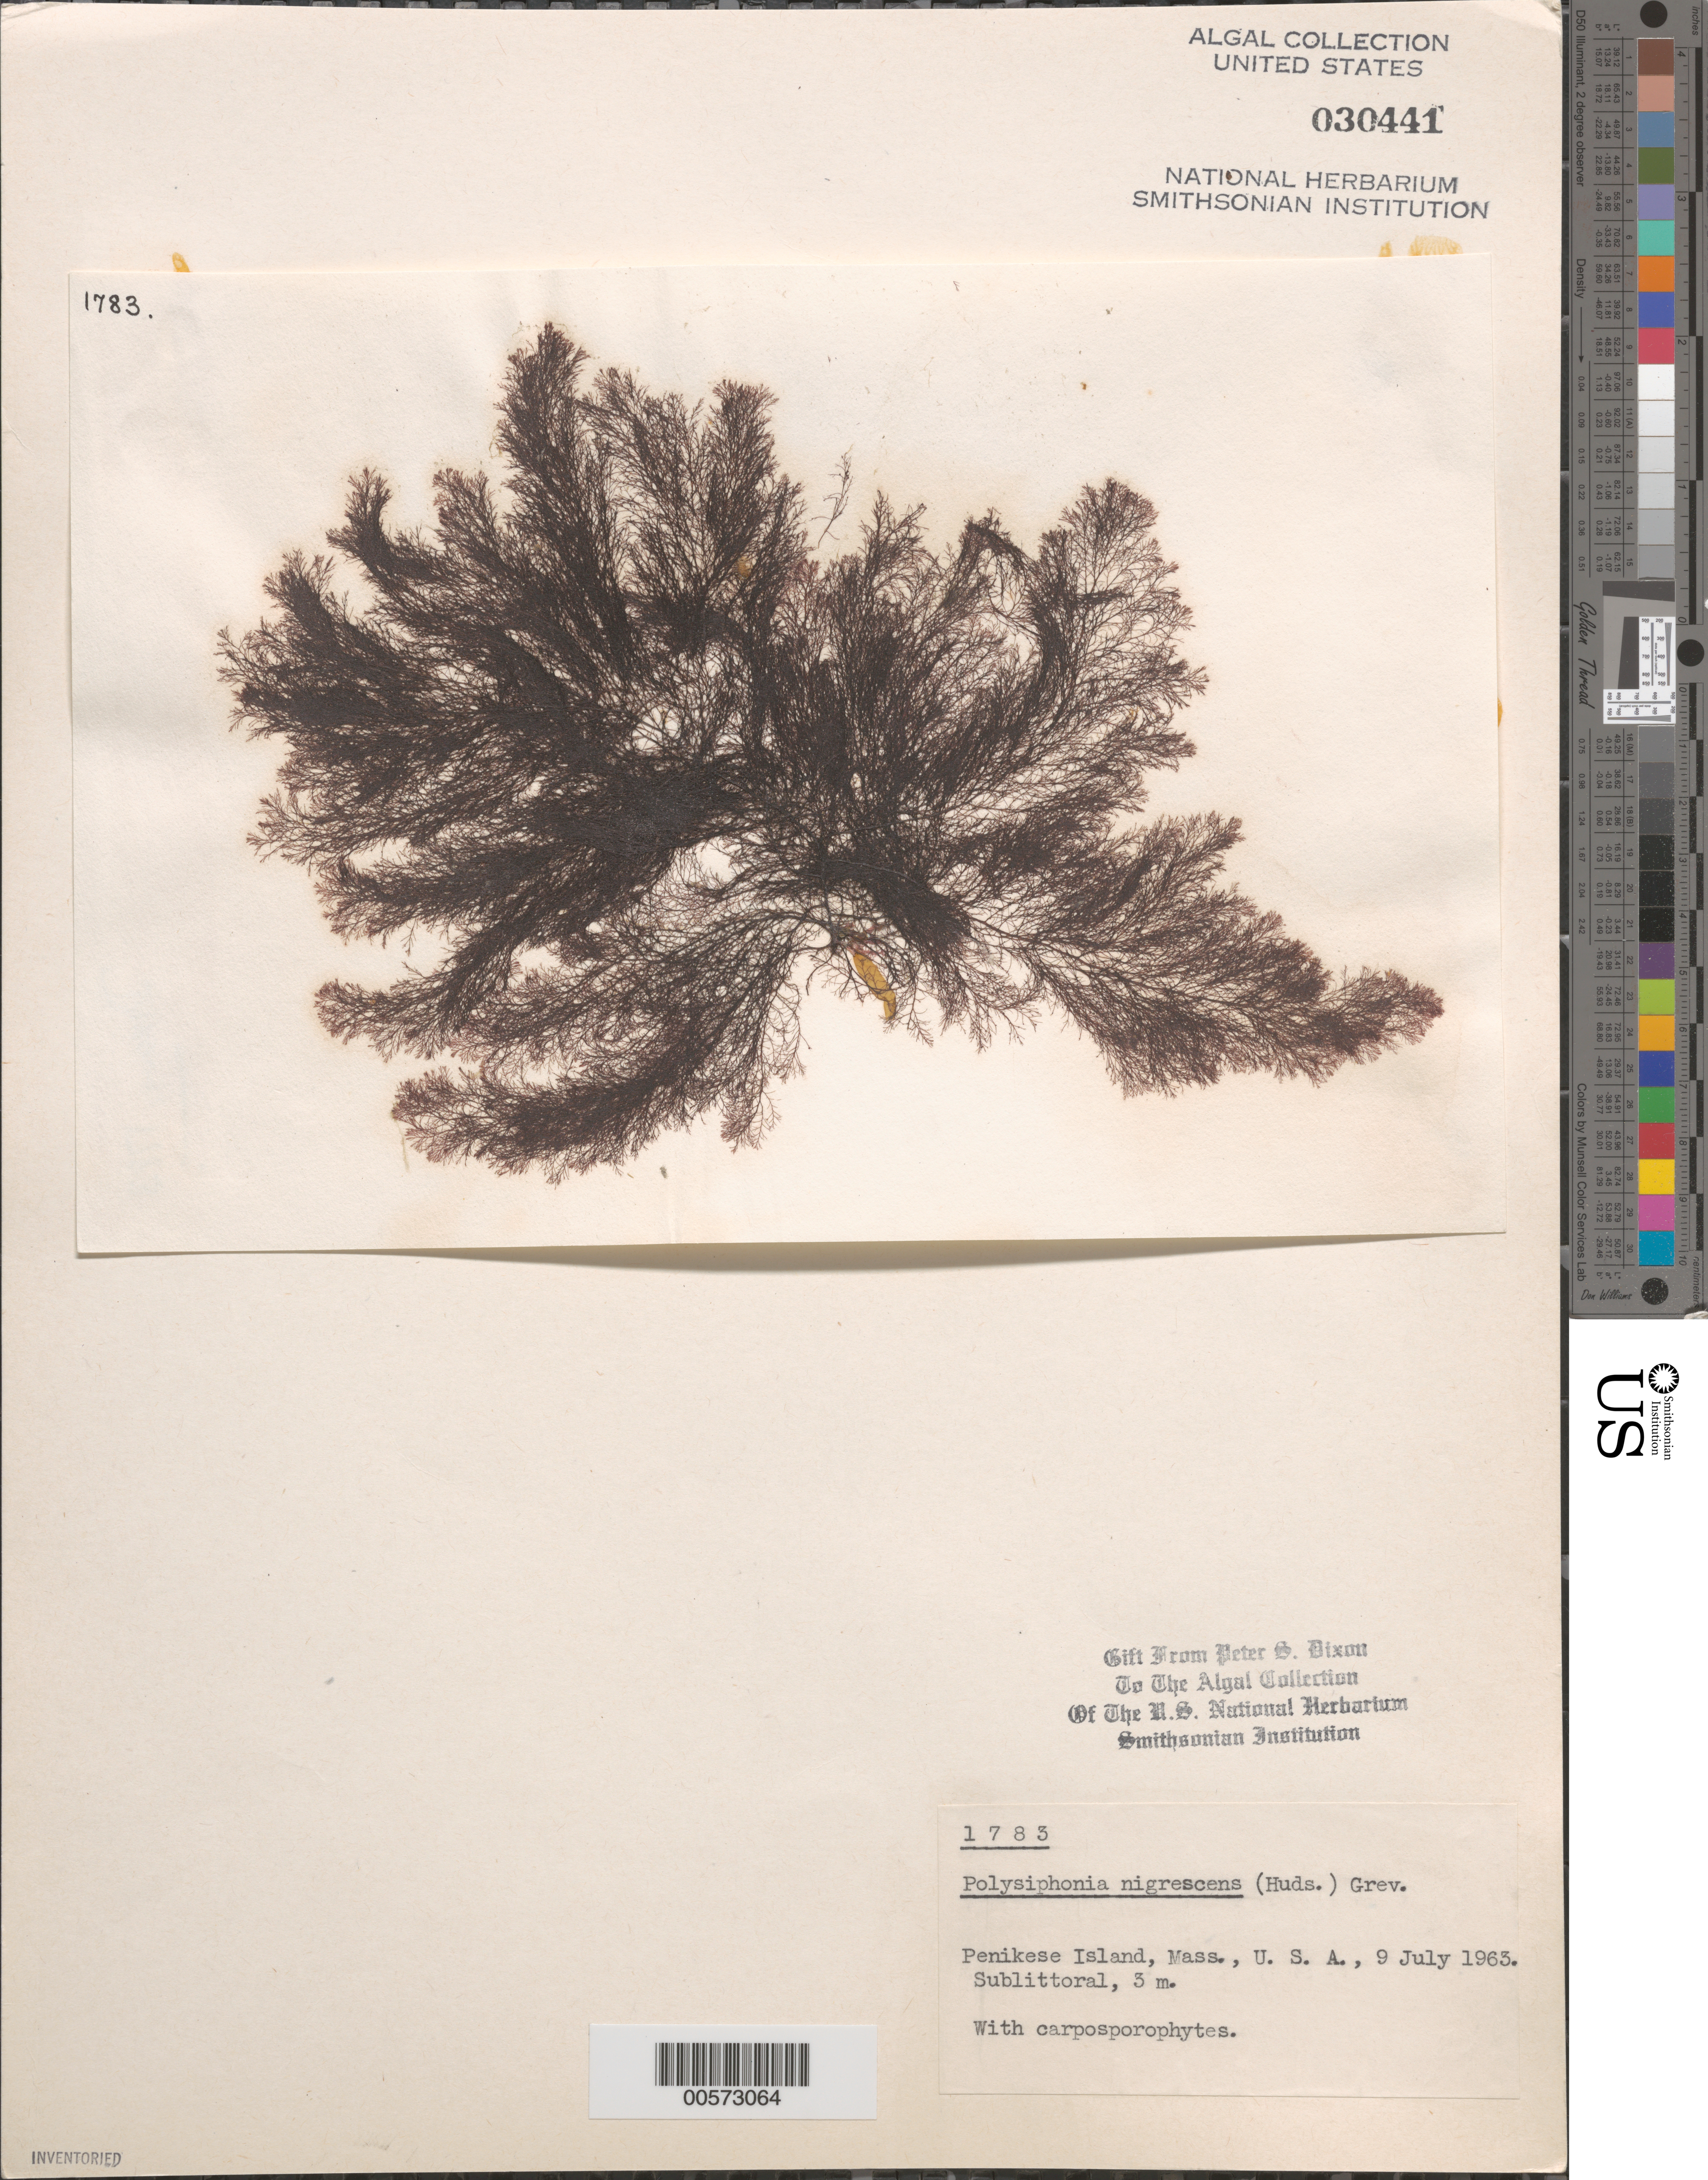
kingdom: Plantae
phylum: Rhodophyta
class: Florideophyceae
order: Ceramiales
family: Rhodomelaceae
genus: Vertebrata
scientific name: Vertebrata fucoides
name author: (Hudson) Kuntze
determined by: Algae name updating Project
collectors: P. S. Dixon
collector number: PSD 1783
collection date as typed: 09 Jul 1963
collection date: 1963-07-09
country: United States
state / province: Massachusetts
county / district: Dukes County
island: Penikese Island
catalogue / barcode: US 30441